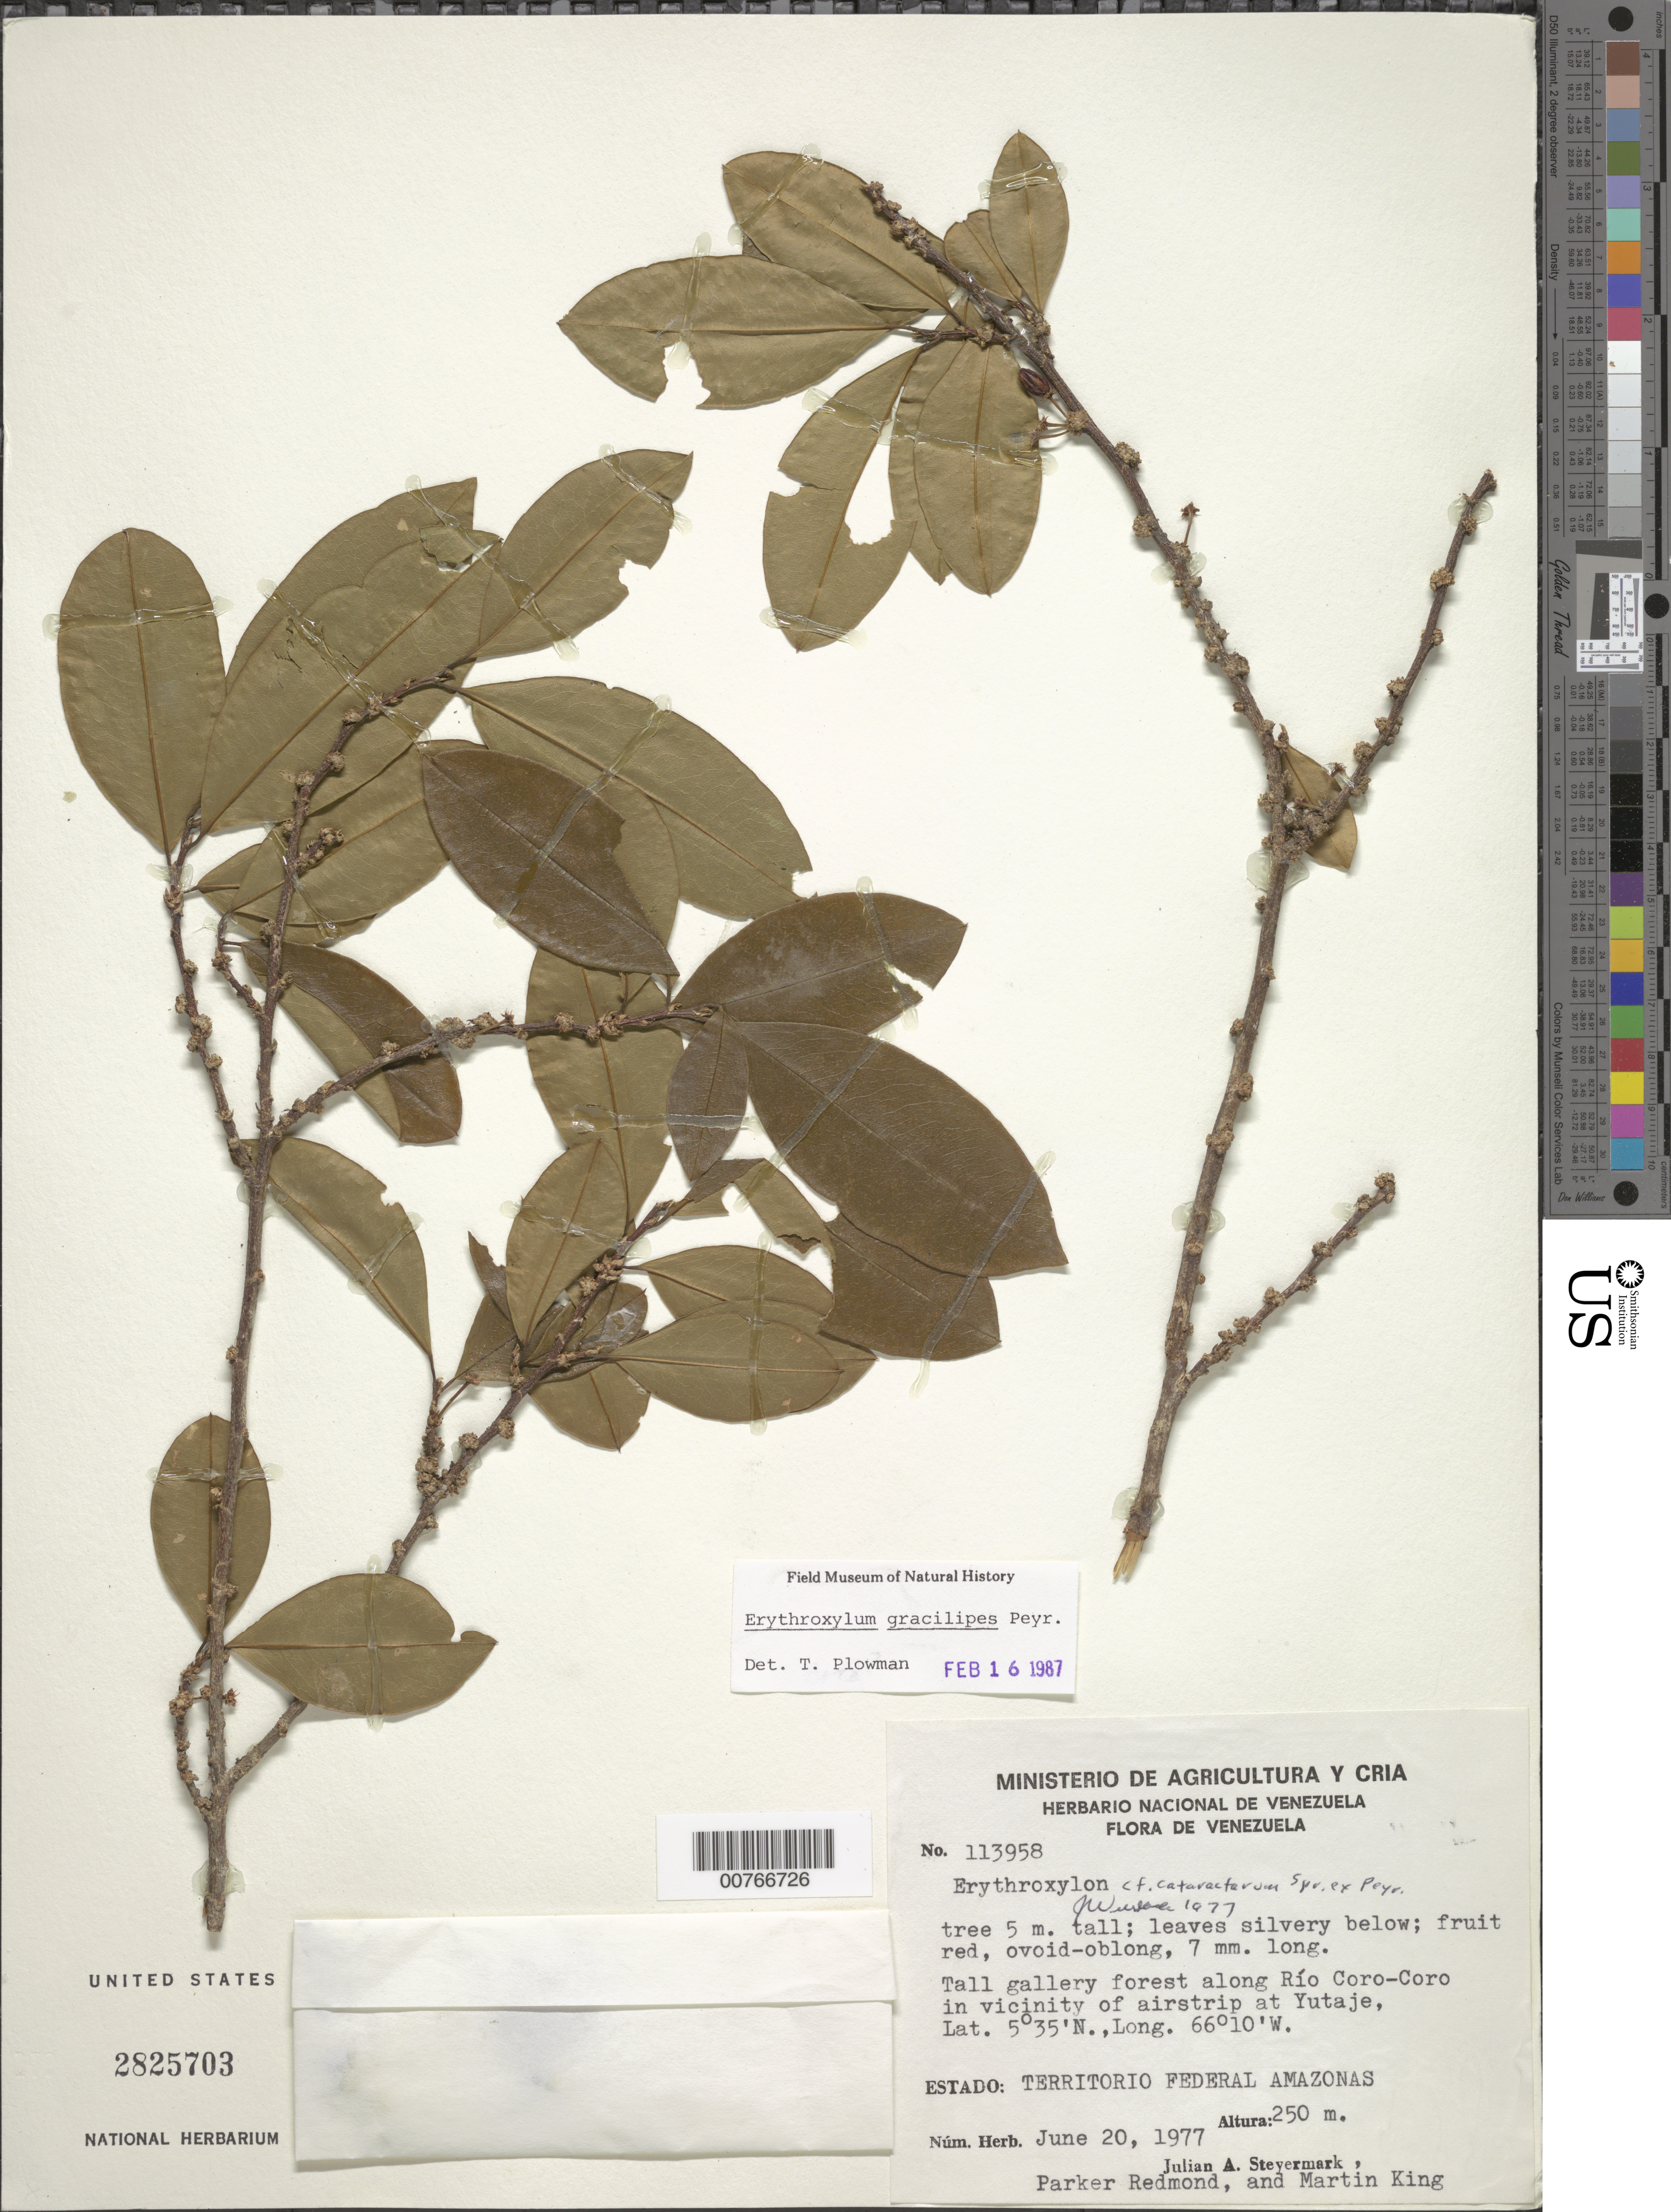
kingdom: Plantae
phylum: Tracheophyta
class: Magnoliopsida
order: Malpighiales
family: Erythroxylaceae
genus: Erythroxylum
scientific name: Erythroxylum gracilipes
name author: Peyr.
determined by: Plowman, Timothy C.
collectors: J. Steyermark, P. Redmond & R. M. King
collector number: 113958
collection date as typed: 20-Jun-77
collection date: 1977-06-20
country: Venezuela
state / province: Amazonas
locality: Río Coro-Coro, in vicinity of Yutajé airport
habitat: Tall gallery forest along river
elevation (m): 250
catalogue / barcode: US 2825703